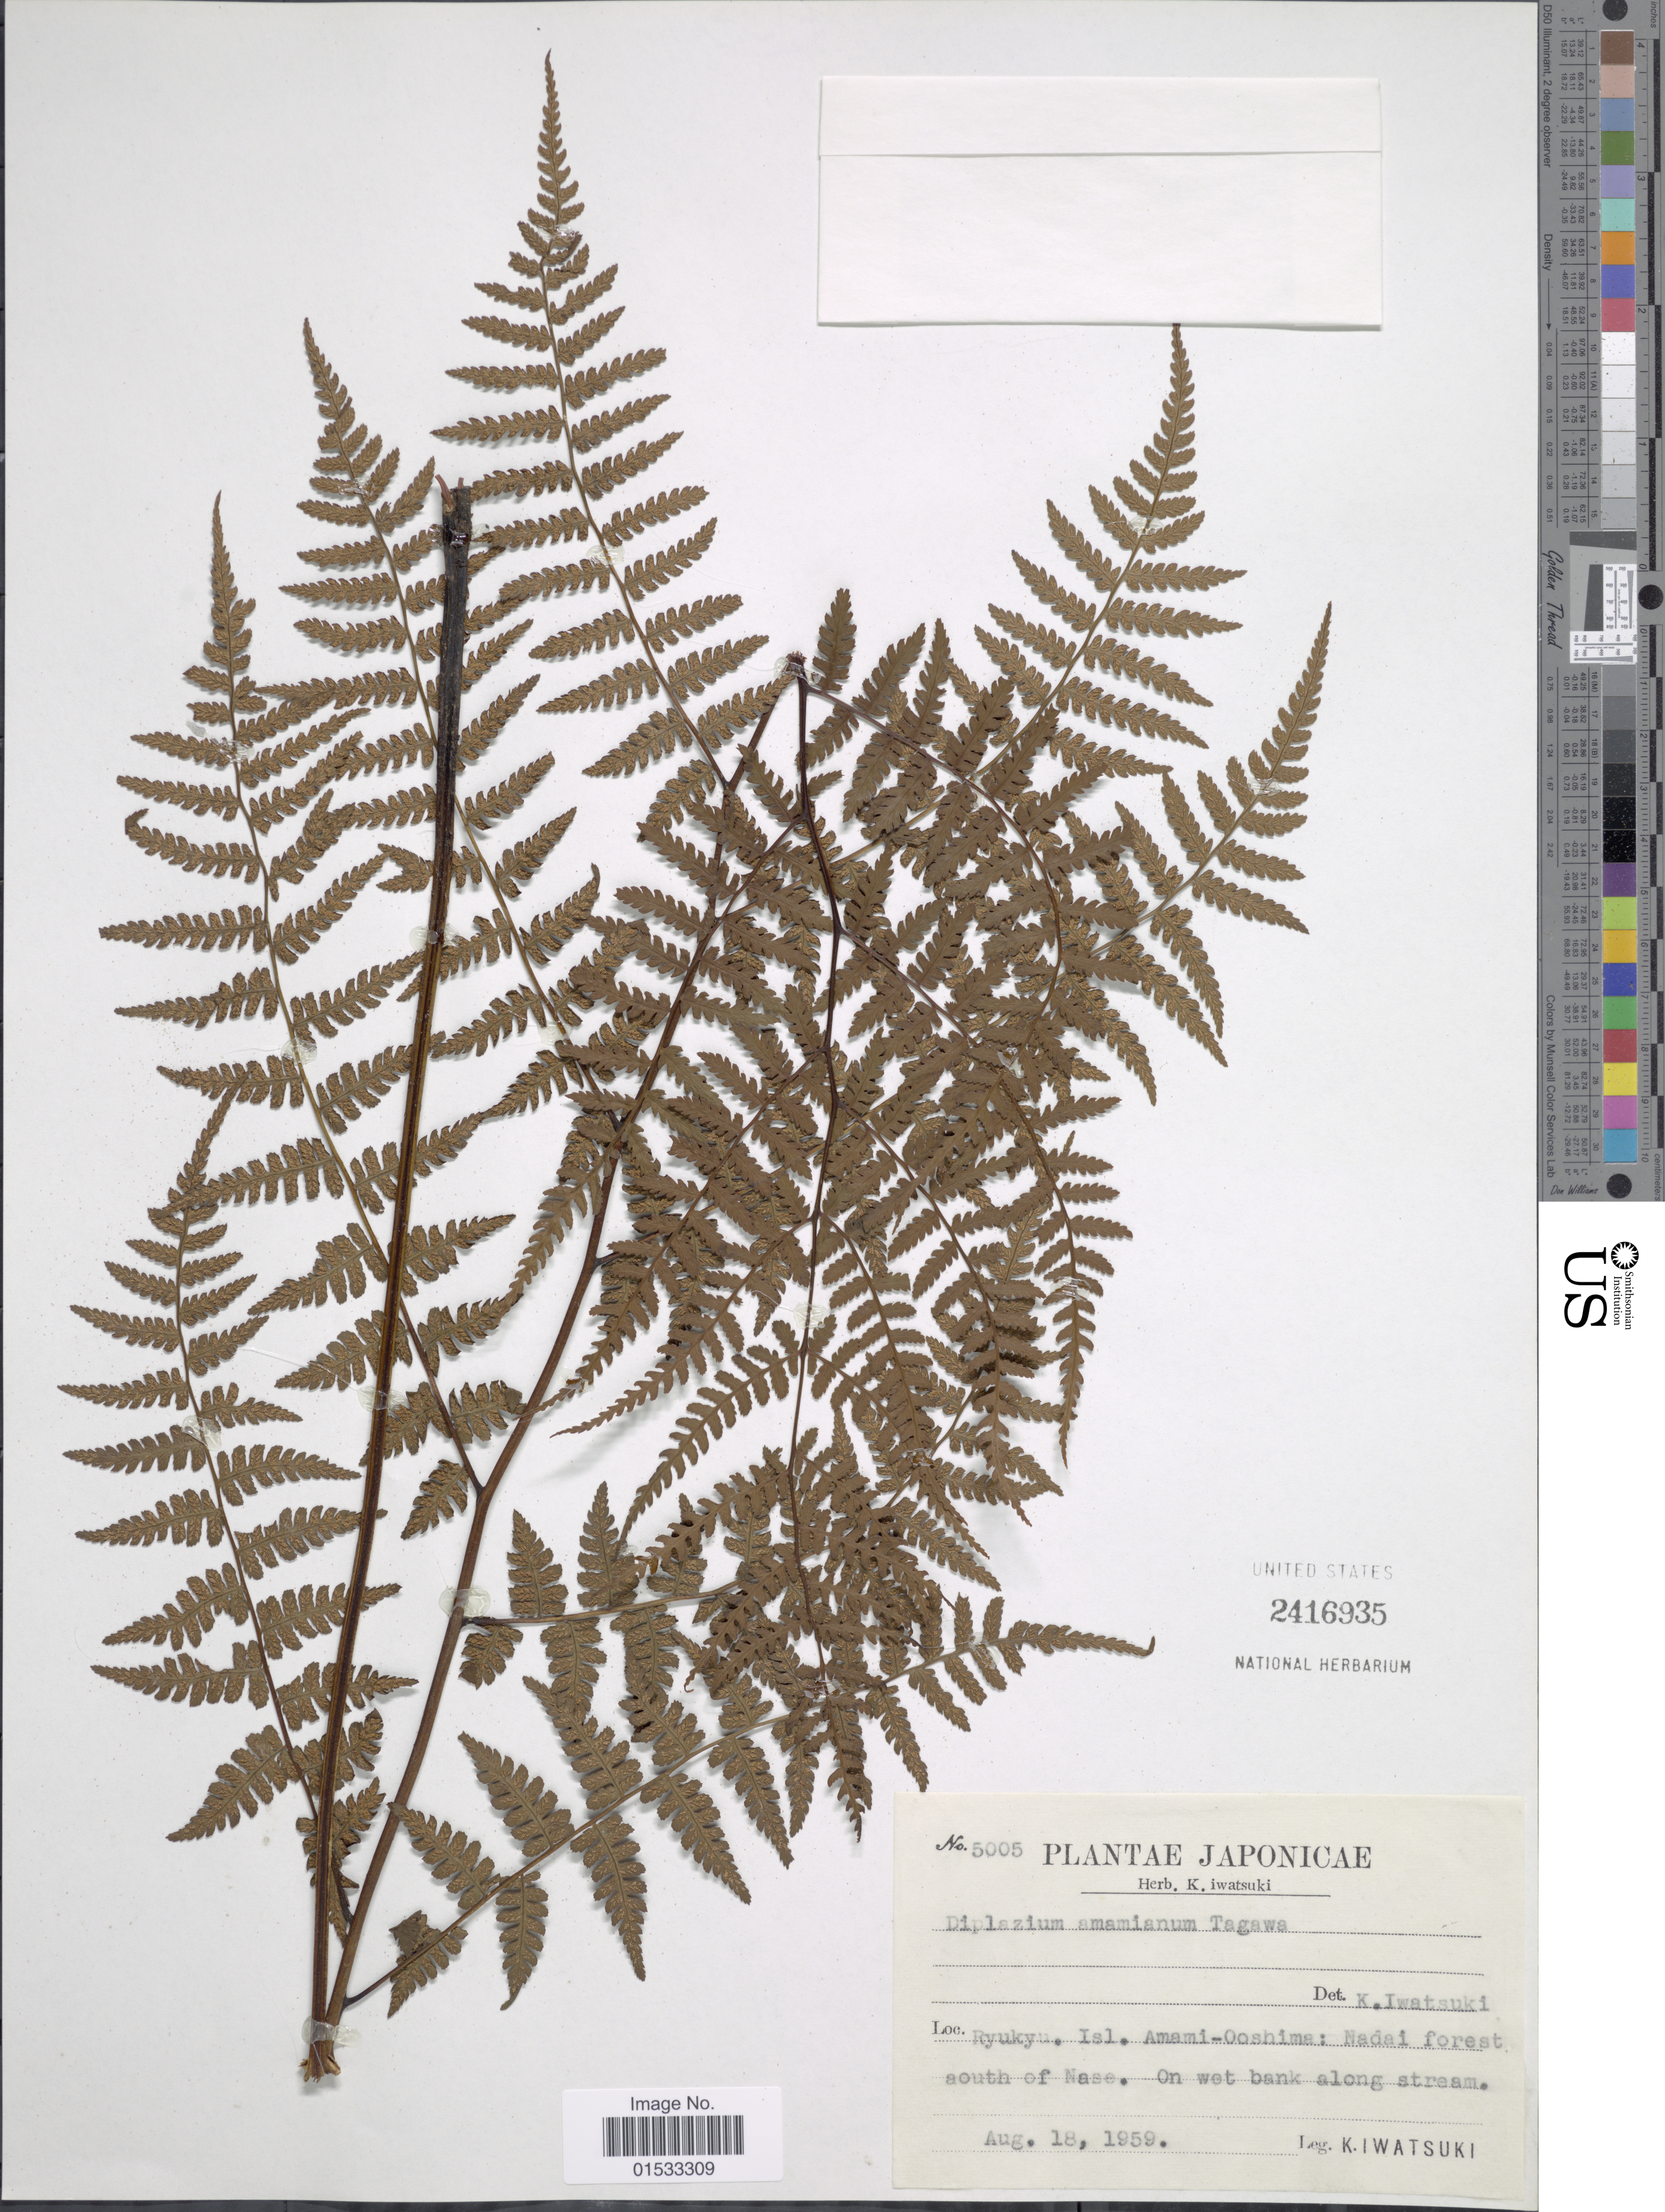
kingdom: Plantae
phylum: Tracheophyta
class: Polypodiopsida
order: Polypodiales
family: Athyriaceae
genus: Diplazium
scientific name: Diplazium amamianum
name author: Tagawa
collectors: K. Iwatsuki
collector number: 5005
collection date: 1959-09-18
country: Japan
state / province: Okinawa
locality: Ryuku. Isl. Amami- Ooshima: Nadai forest south of Nase.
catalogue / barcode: US 2416935